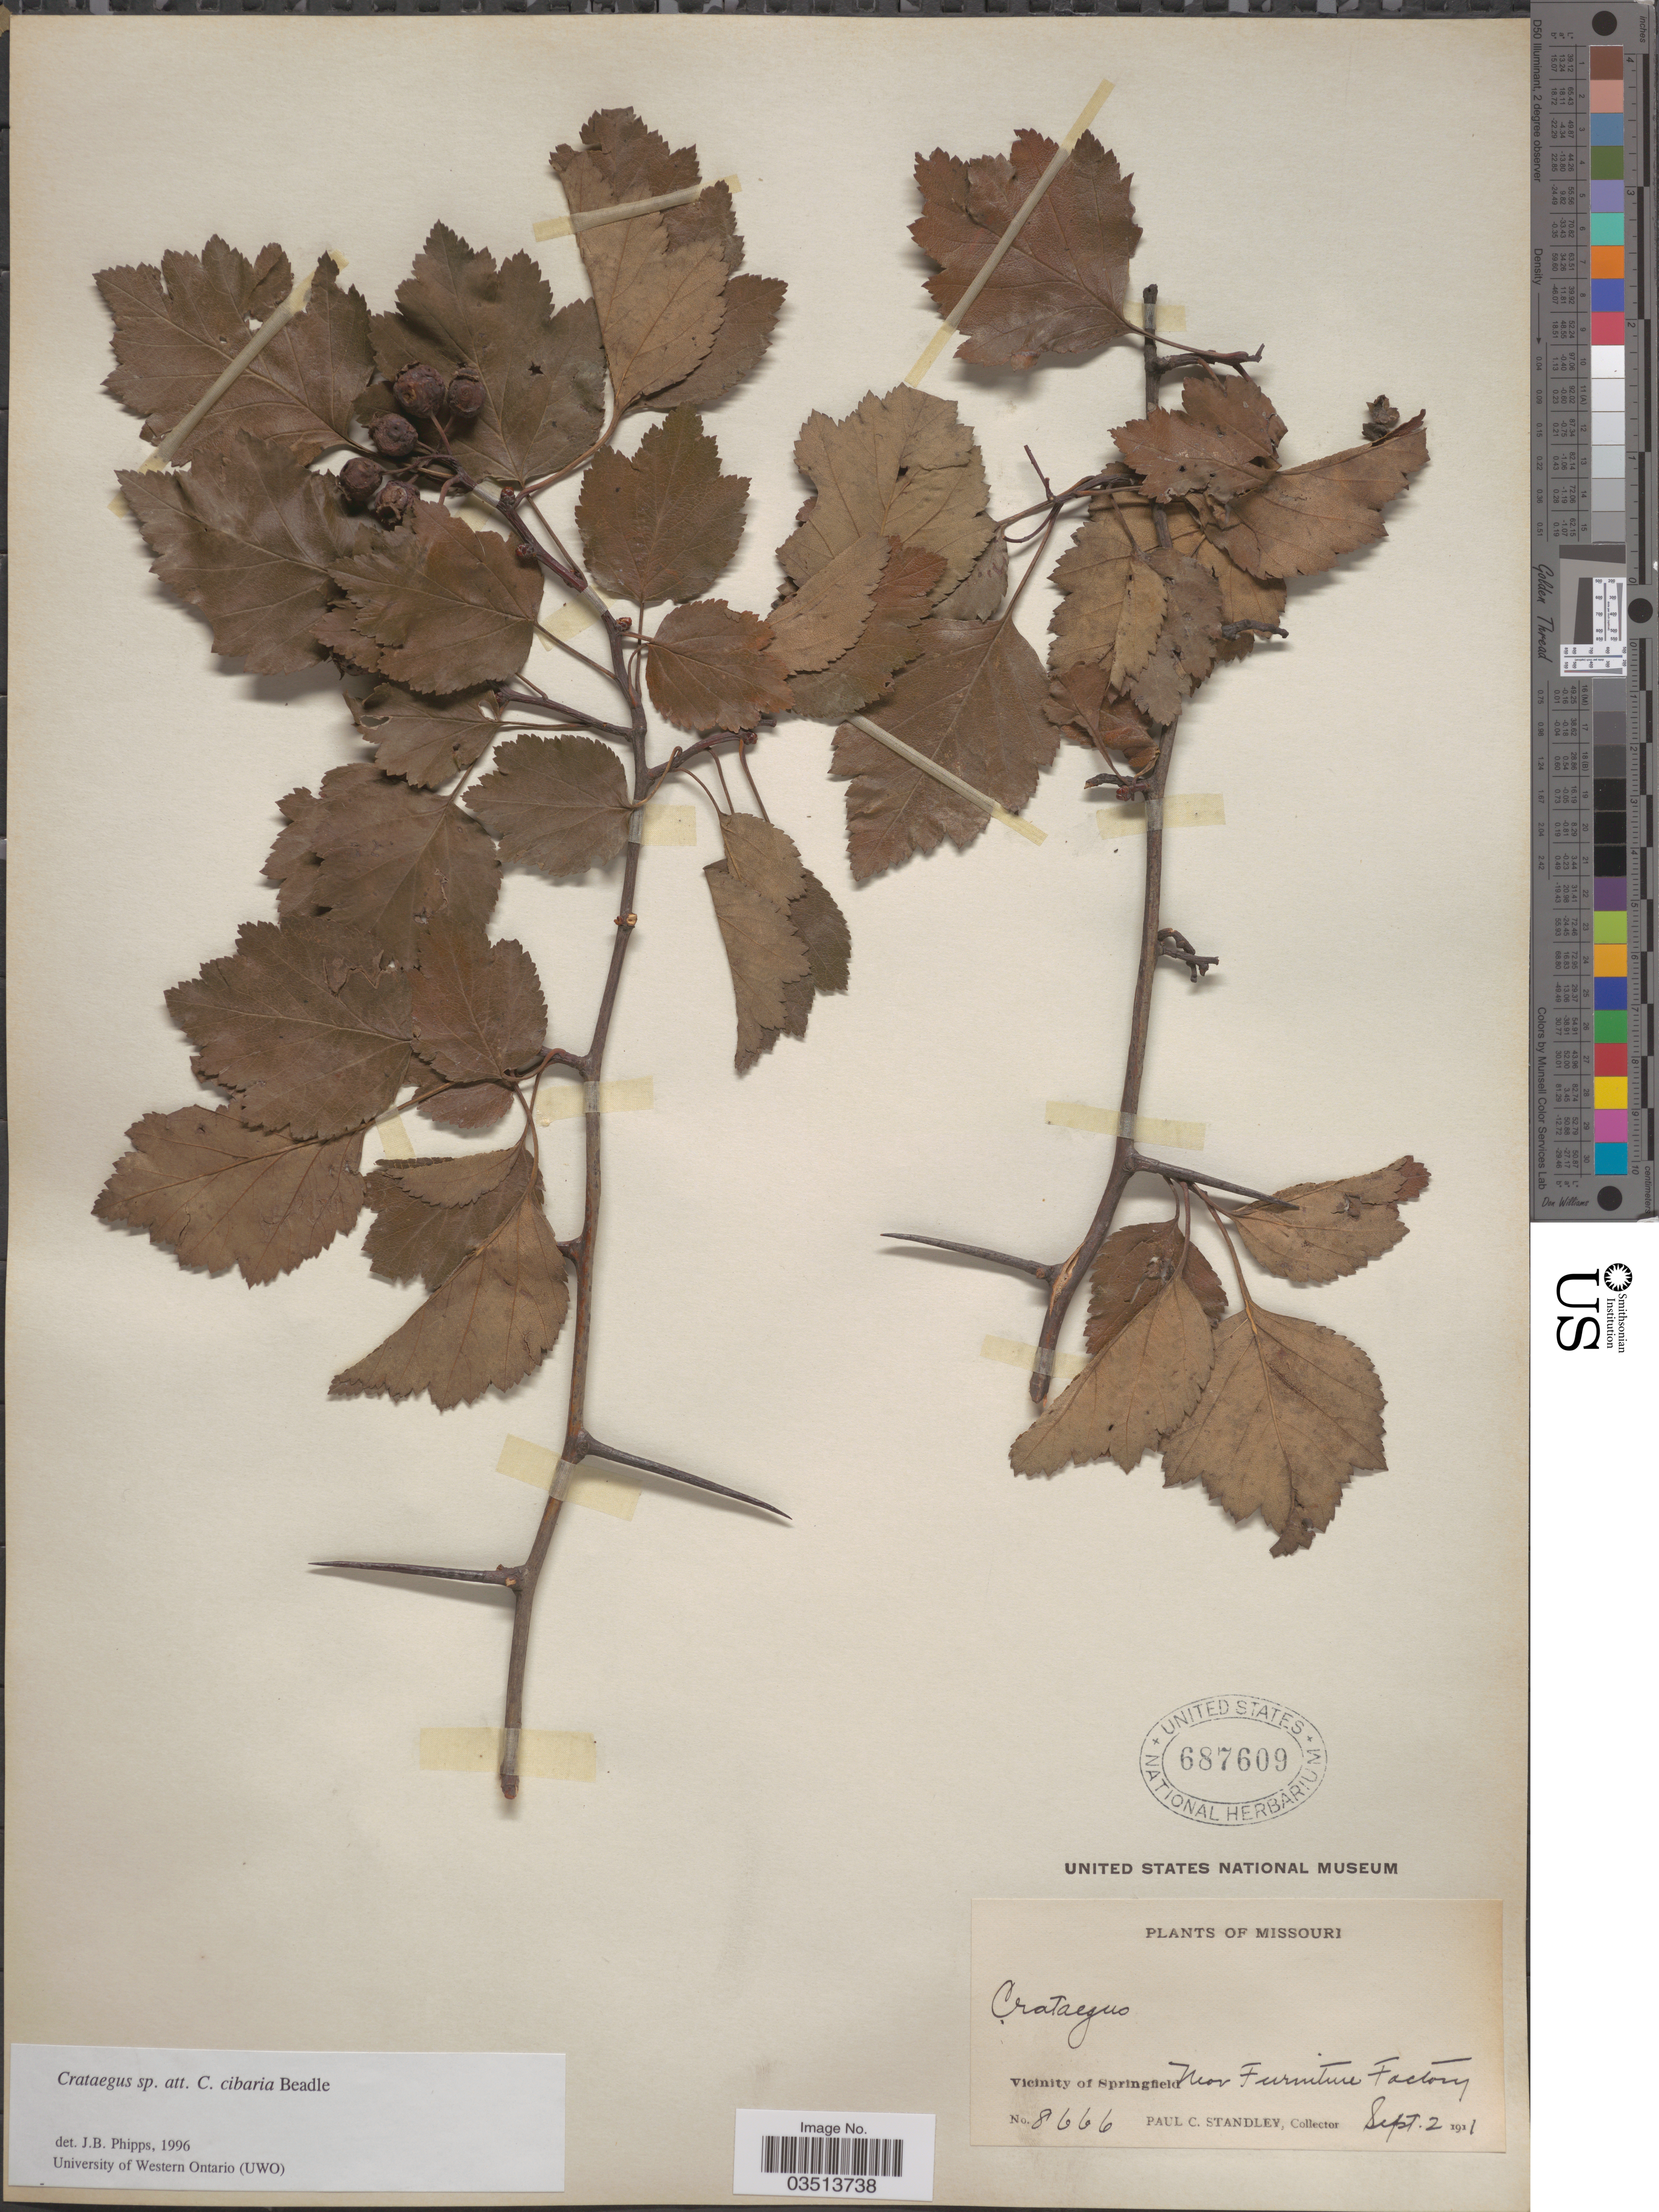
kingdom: Plantae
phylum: Tracheophyta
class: Magnoliopsida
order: Rosales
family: Rosaceae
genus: Crataegus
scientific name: Crataegus cibaria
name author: Beadle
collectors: P. C. Standley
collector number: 8666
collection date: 1911-09-02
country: United States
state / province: Missouri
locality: Vicinity of Springfield. Near Furniture Factory.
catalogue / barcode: US 687609